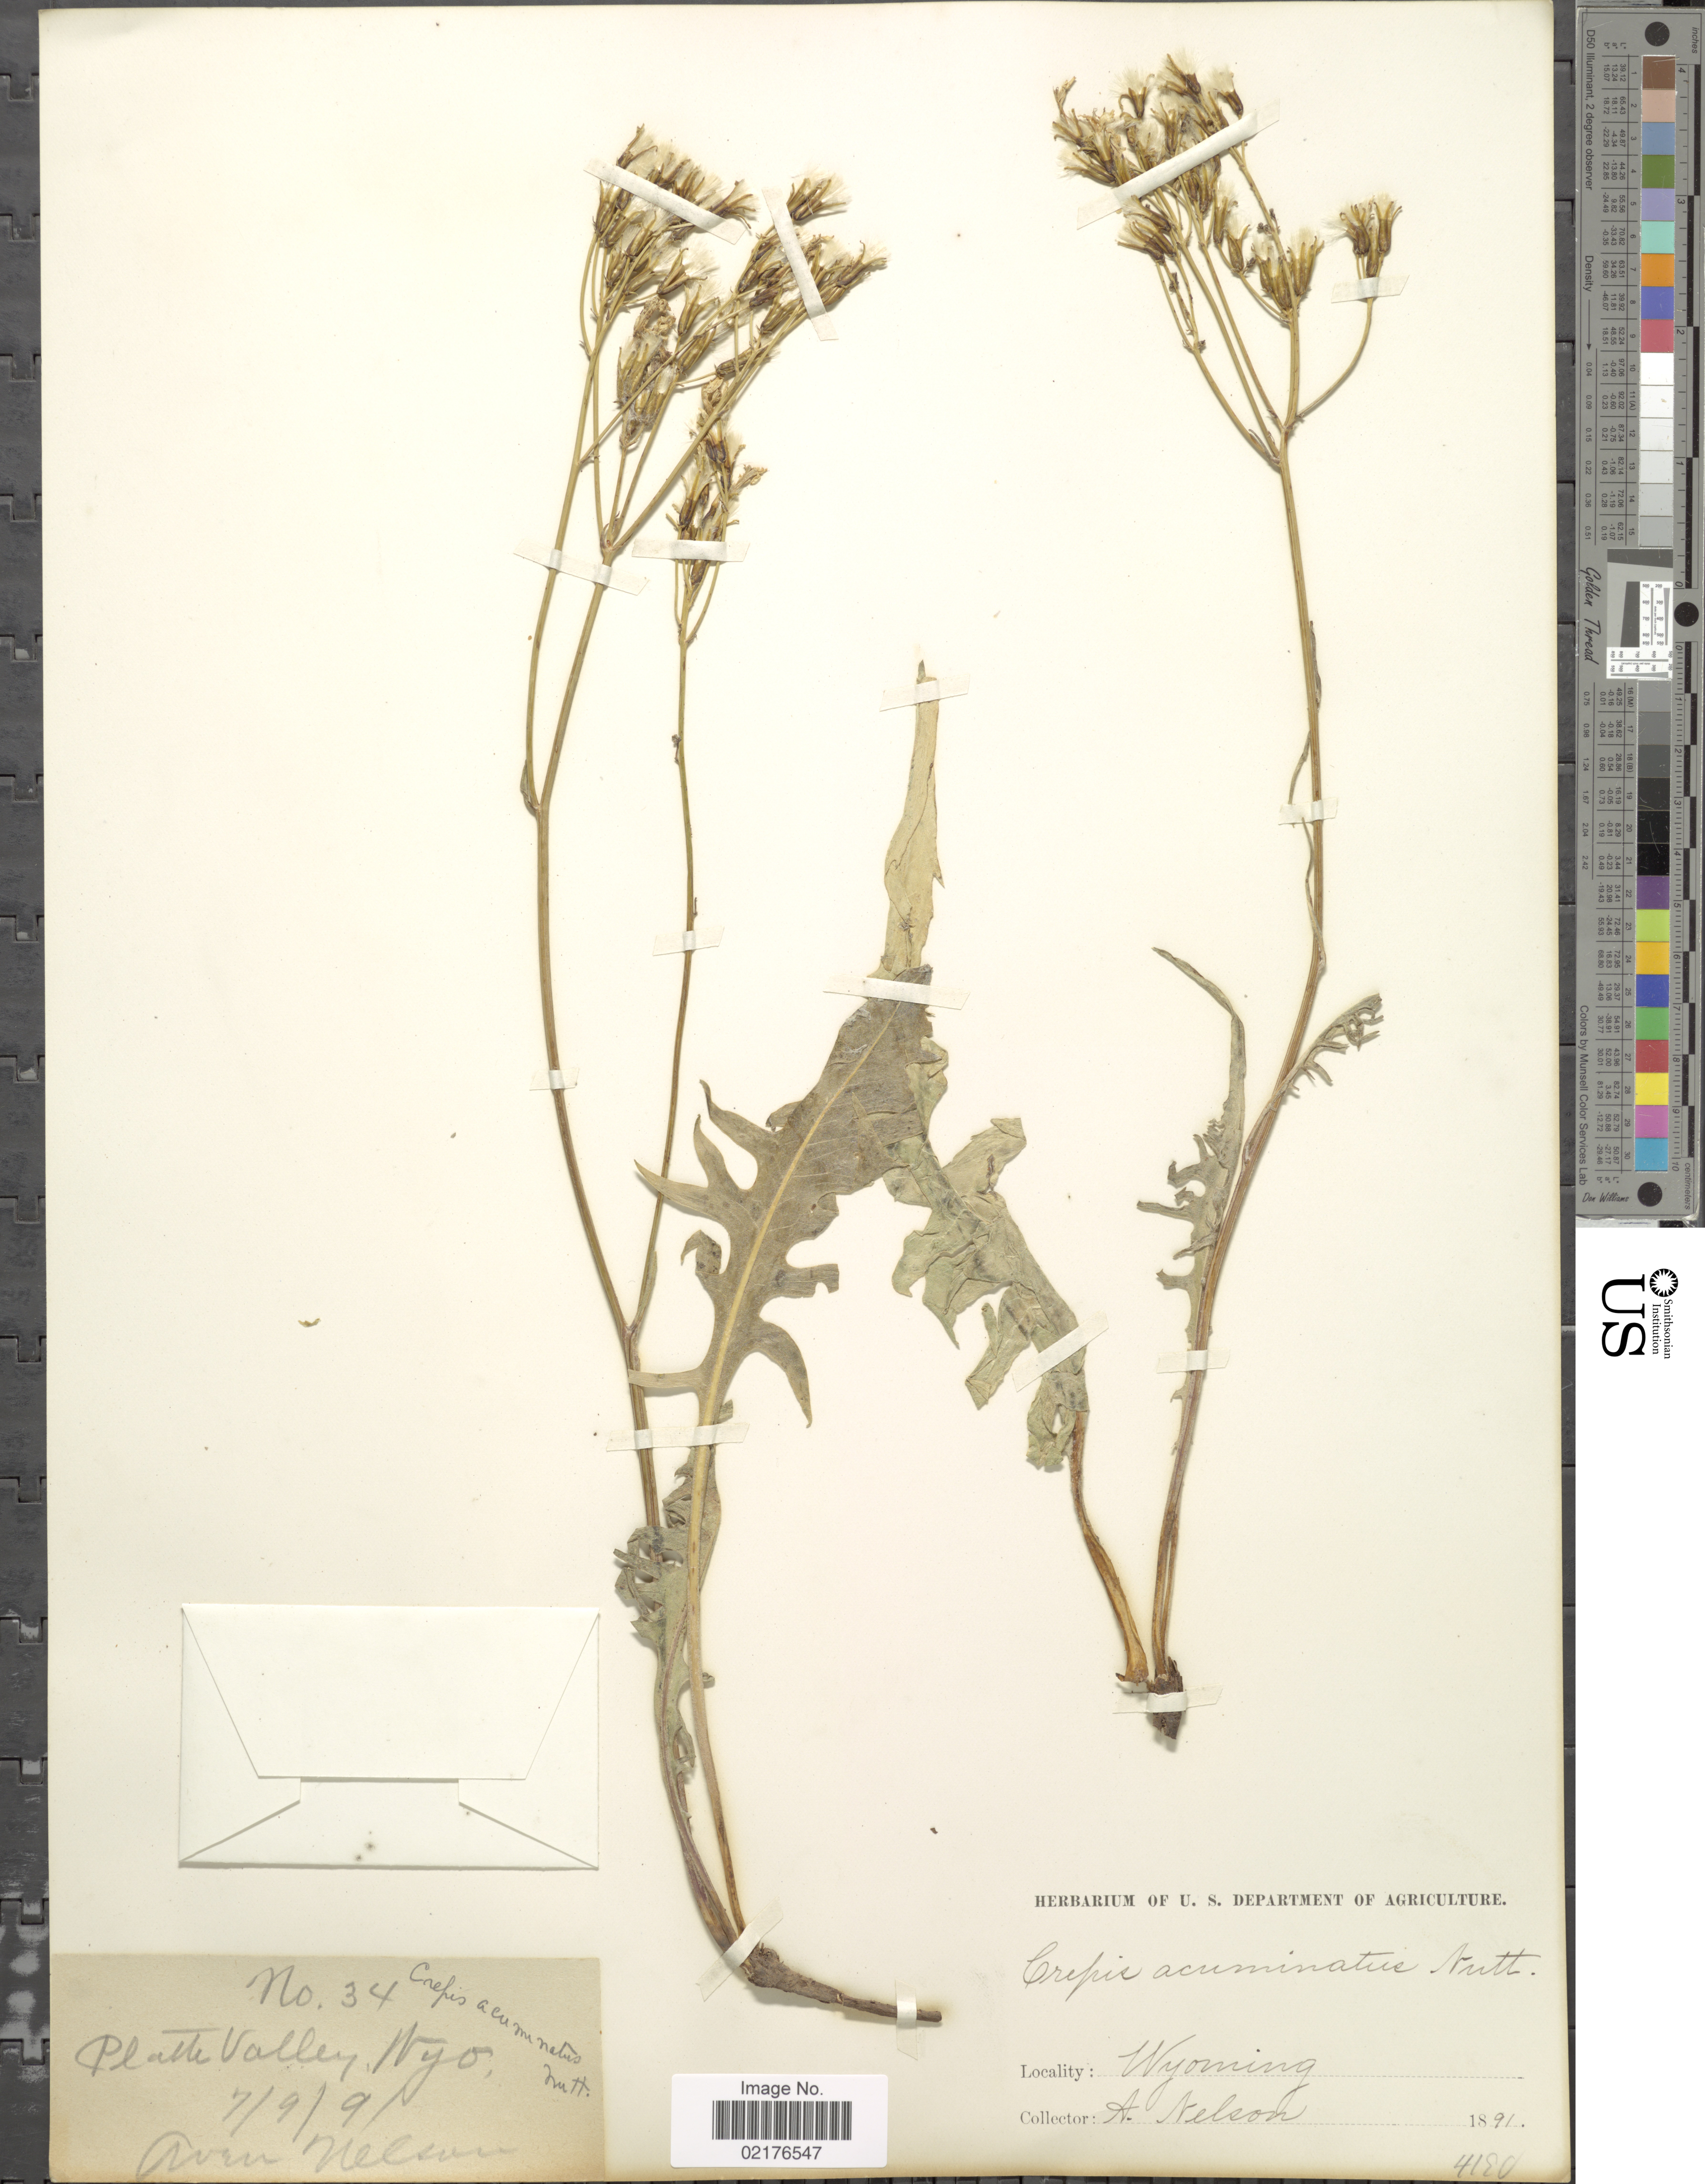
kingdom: Plantae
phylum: Tracheophyta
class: Magnoliopsida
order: Asterales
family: Asteraceae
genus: Crepis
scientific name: Crepis acuminata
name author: Nutt.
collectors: A. Nelson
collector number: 34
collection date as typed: Transcribed d/m/y: 9/7/91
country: United States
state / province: Wyoming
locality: Platte Valley, Wyo.